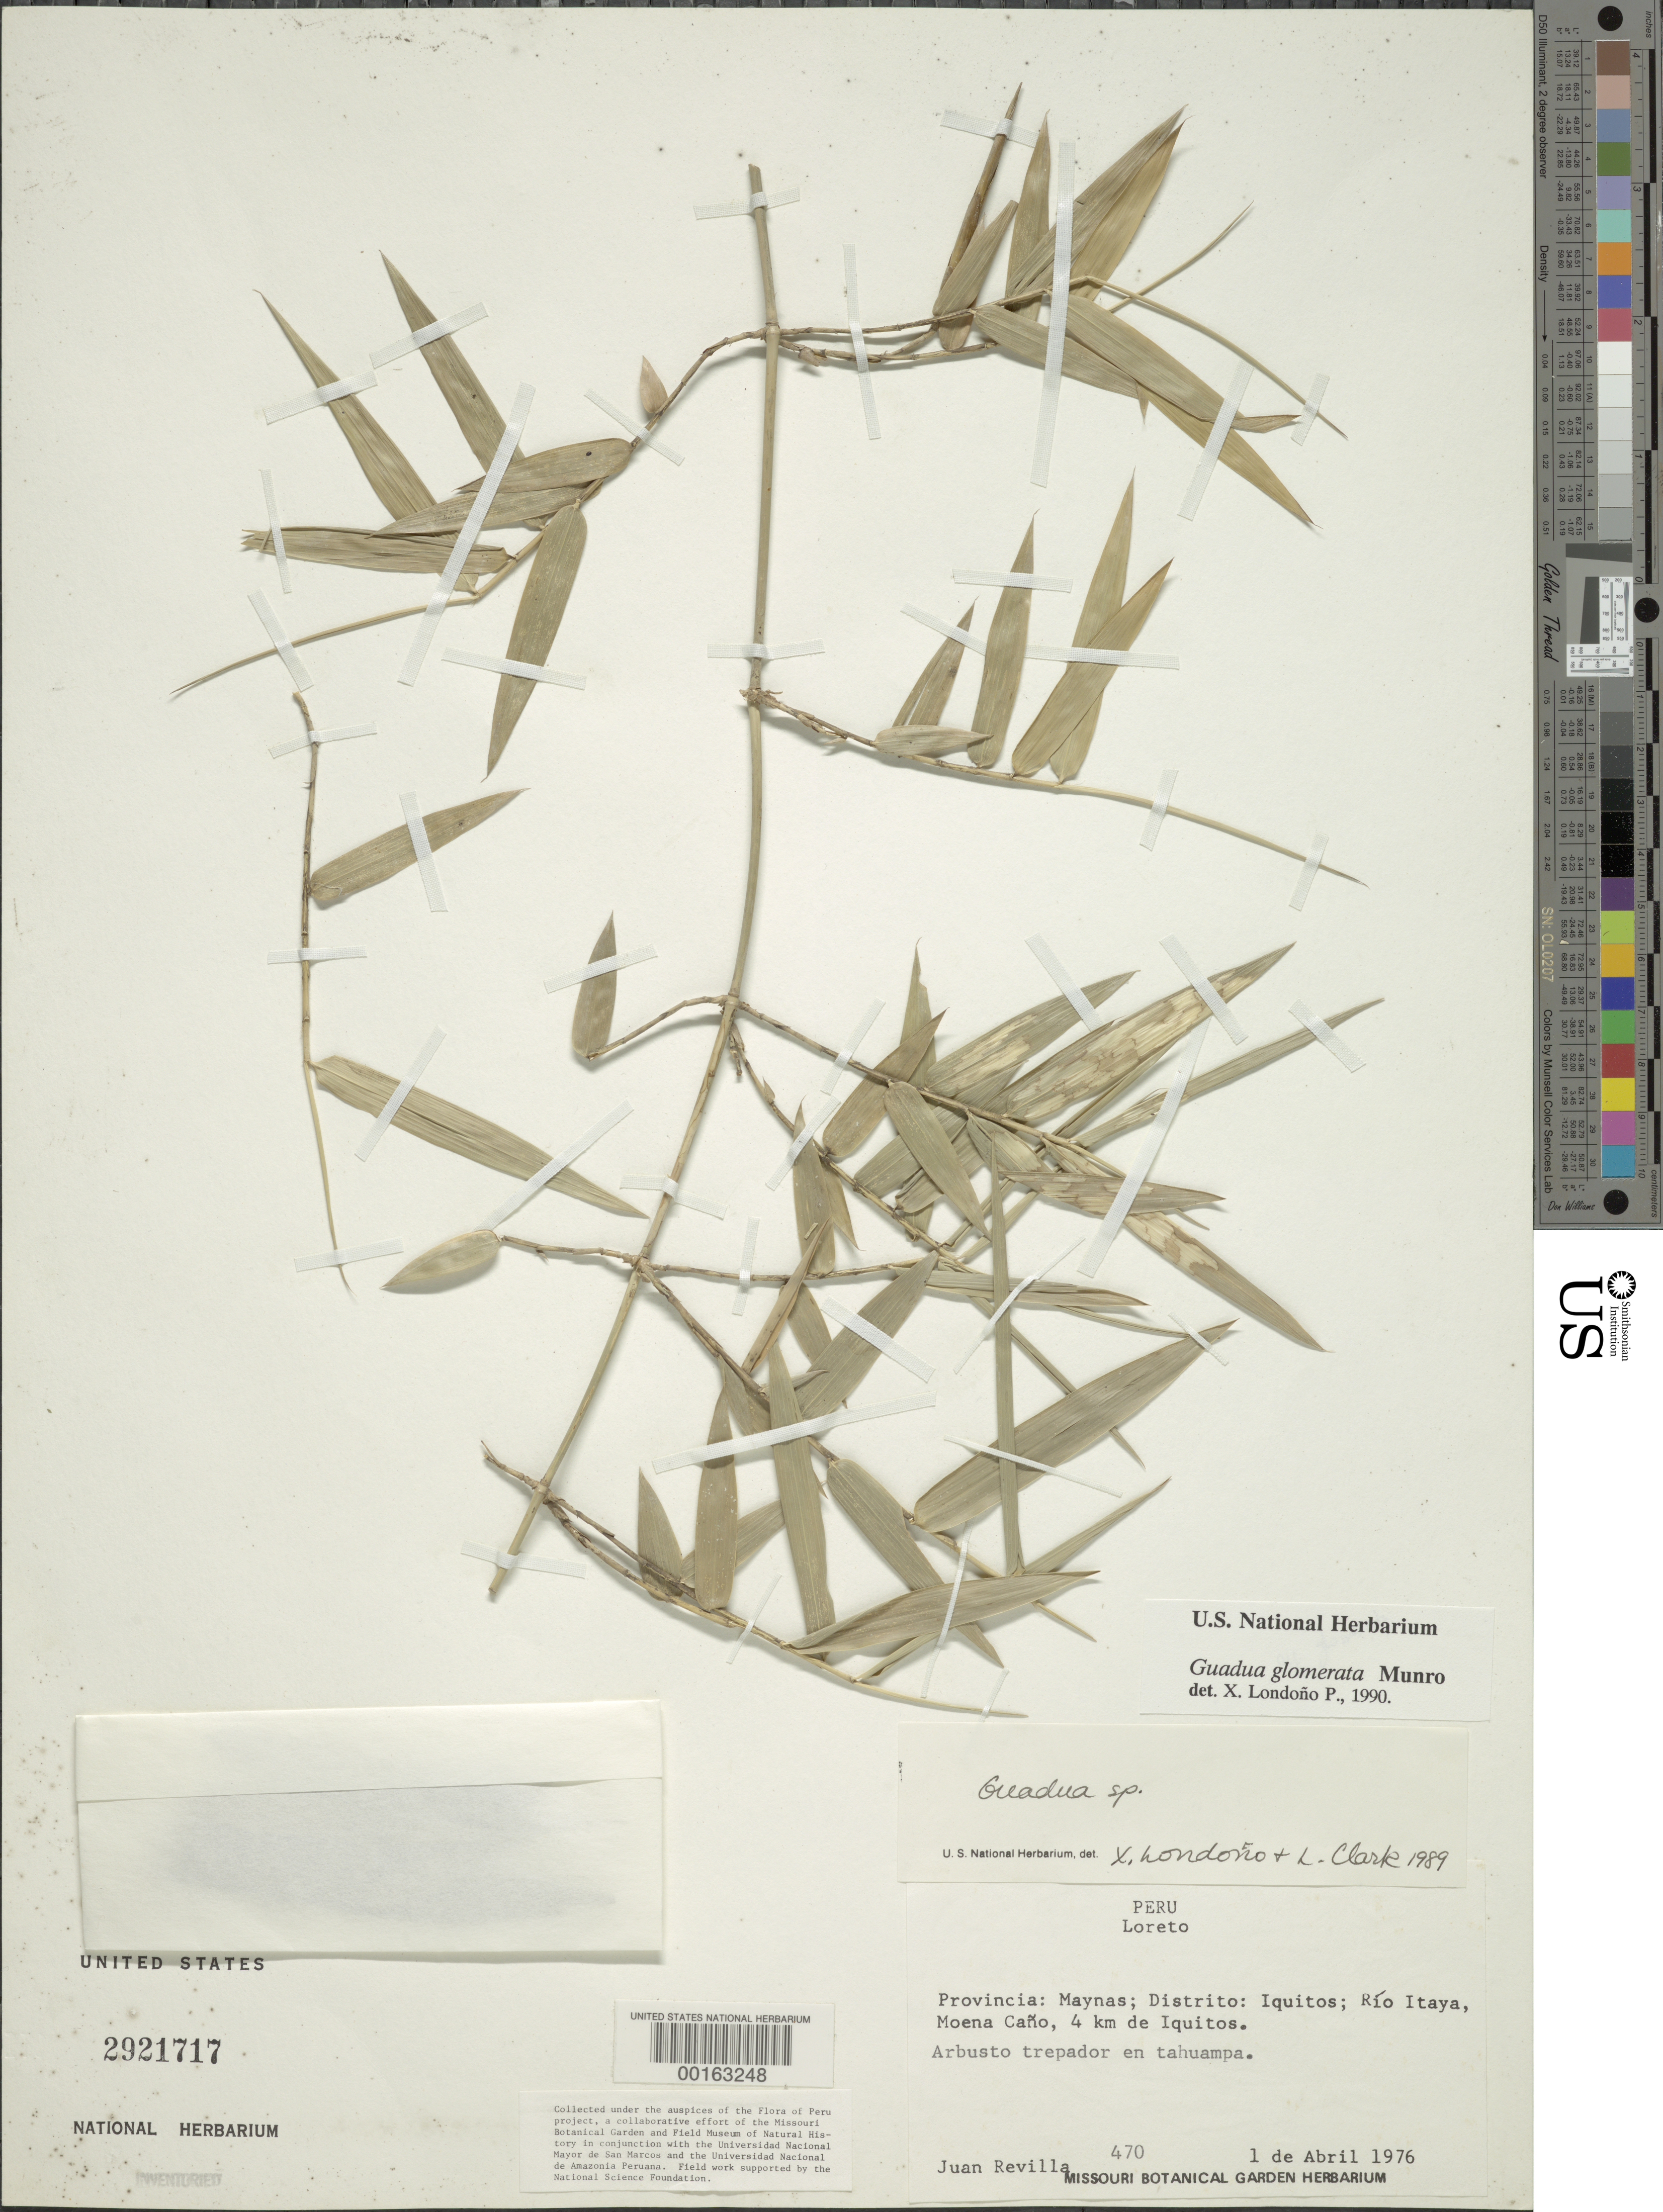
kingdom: Plantae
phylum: Tracheophyta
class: Liliopsida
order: Poales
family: Poaceae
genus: Guadua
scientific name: Guadua glomerata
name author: Munro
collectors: J. Revilla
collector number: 470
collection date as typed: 01 Apr 1976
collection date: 1976-04-01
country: Peru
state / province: Loreto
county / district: Maynas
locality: Iquitos, rio itaya, moena cano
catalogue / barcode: US 2921717